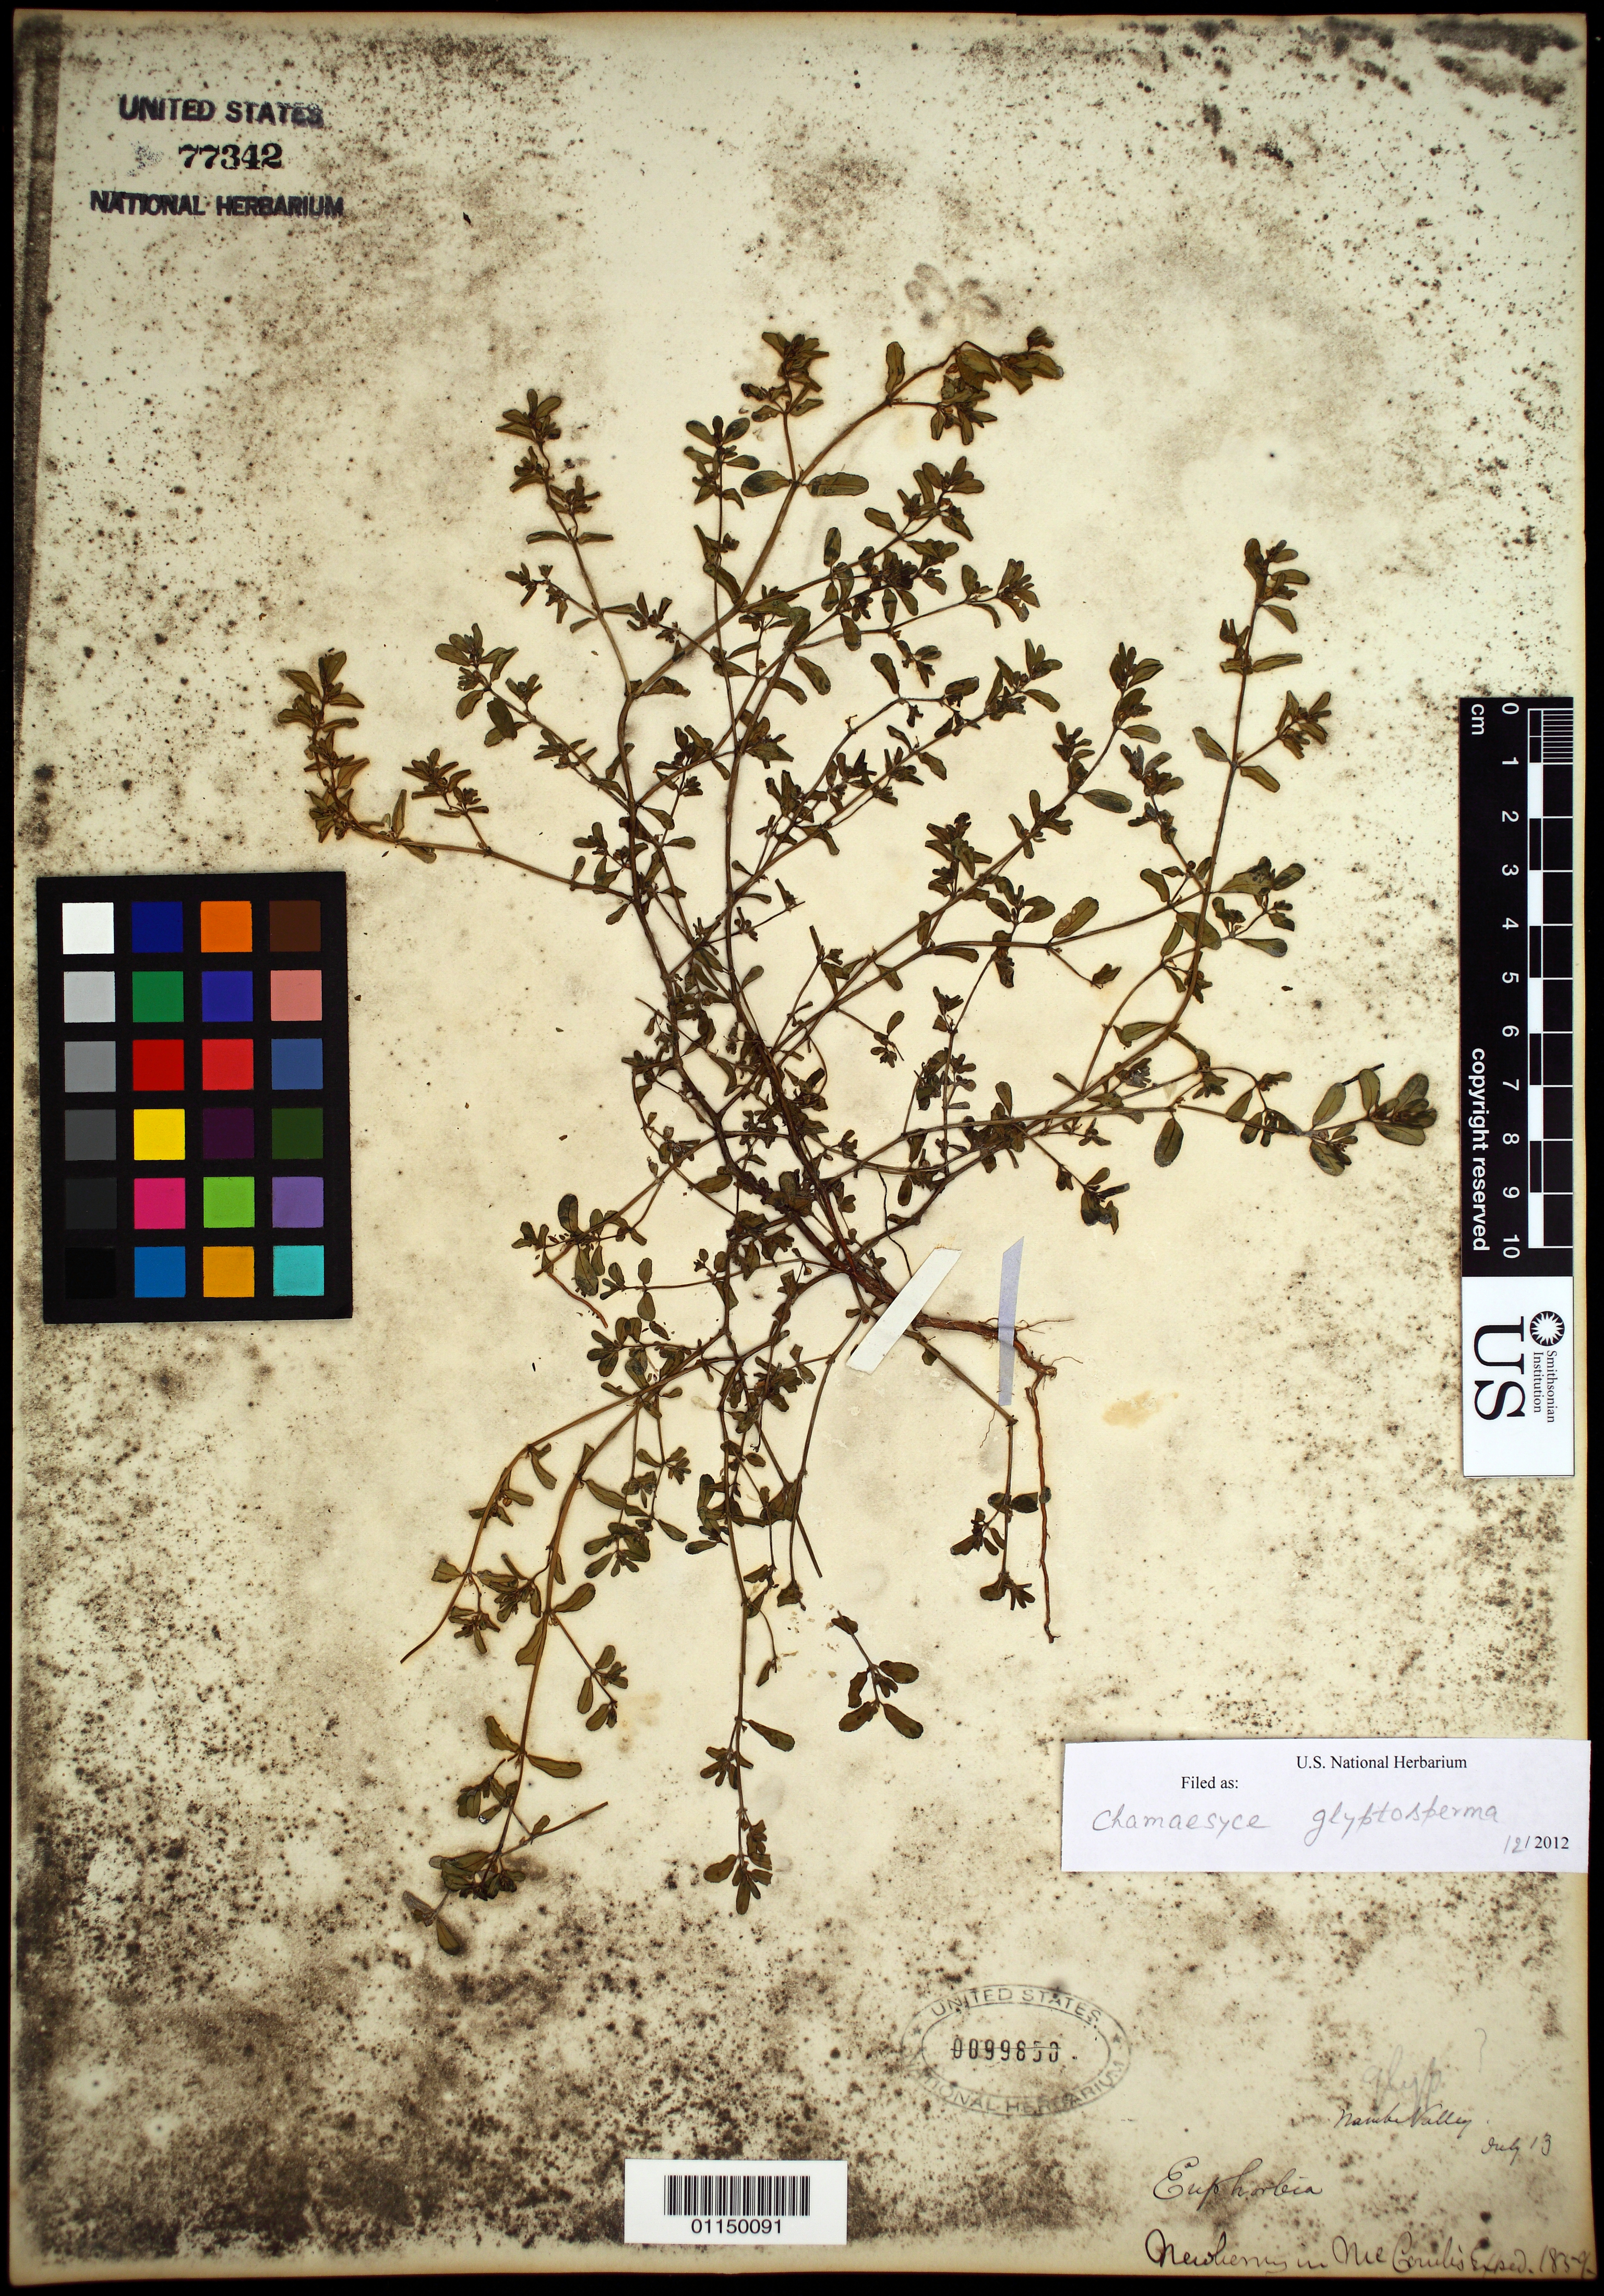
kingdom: Plantae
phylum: Tracheophyta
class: Magnoliopsida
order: Malpighiales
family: Euphorbiaceae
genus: Chamaesyce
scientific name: Chamaesyce glyptosperma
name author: (Engelm.) Small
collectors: Newberry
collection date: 1859-07-13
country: United States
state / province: New Mexico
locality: Nambe Valley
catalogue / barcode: US 77342